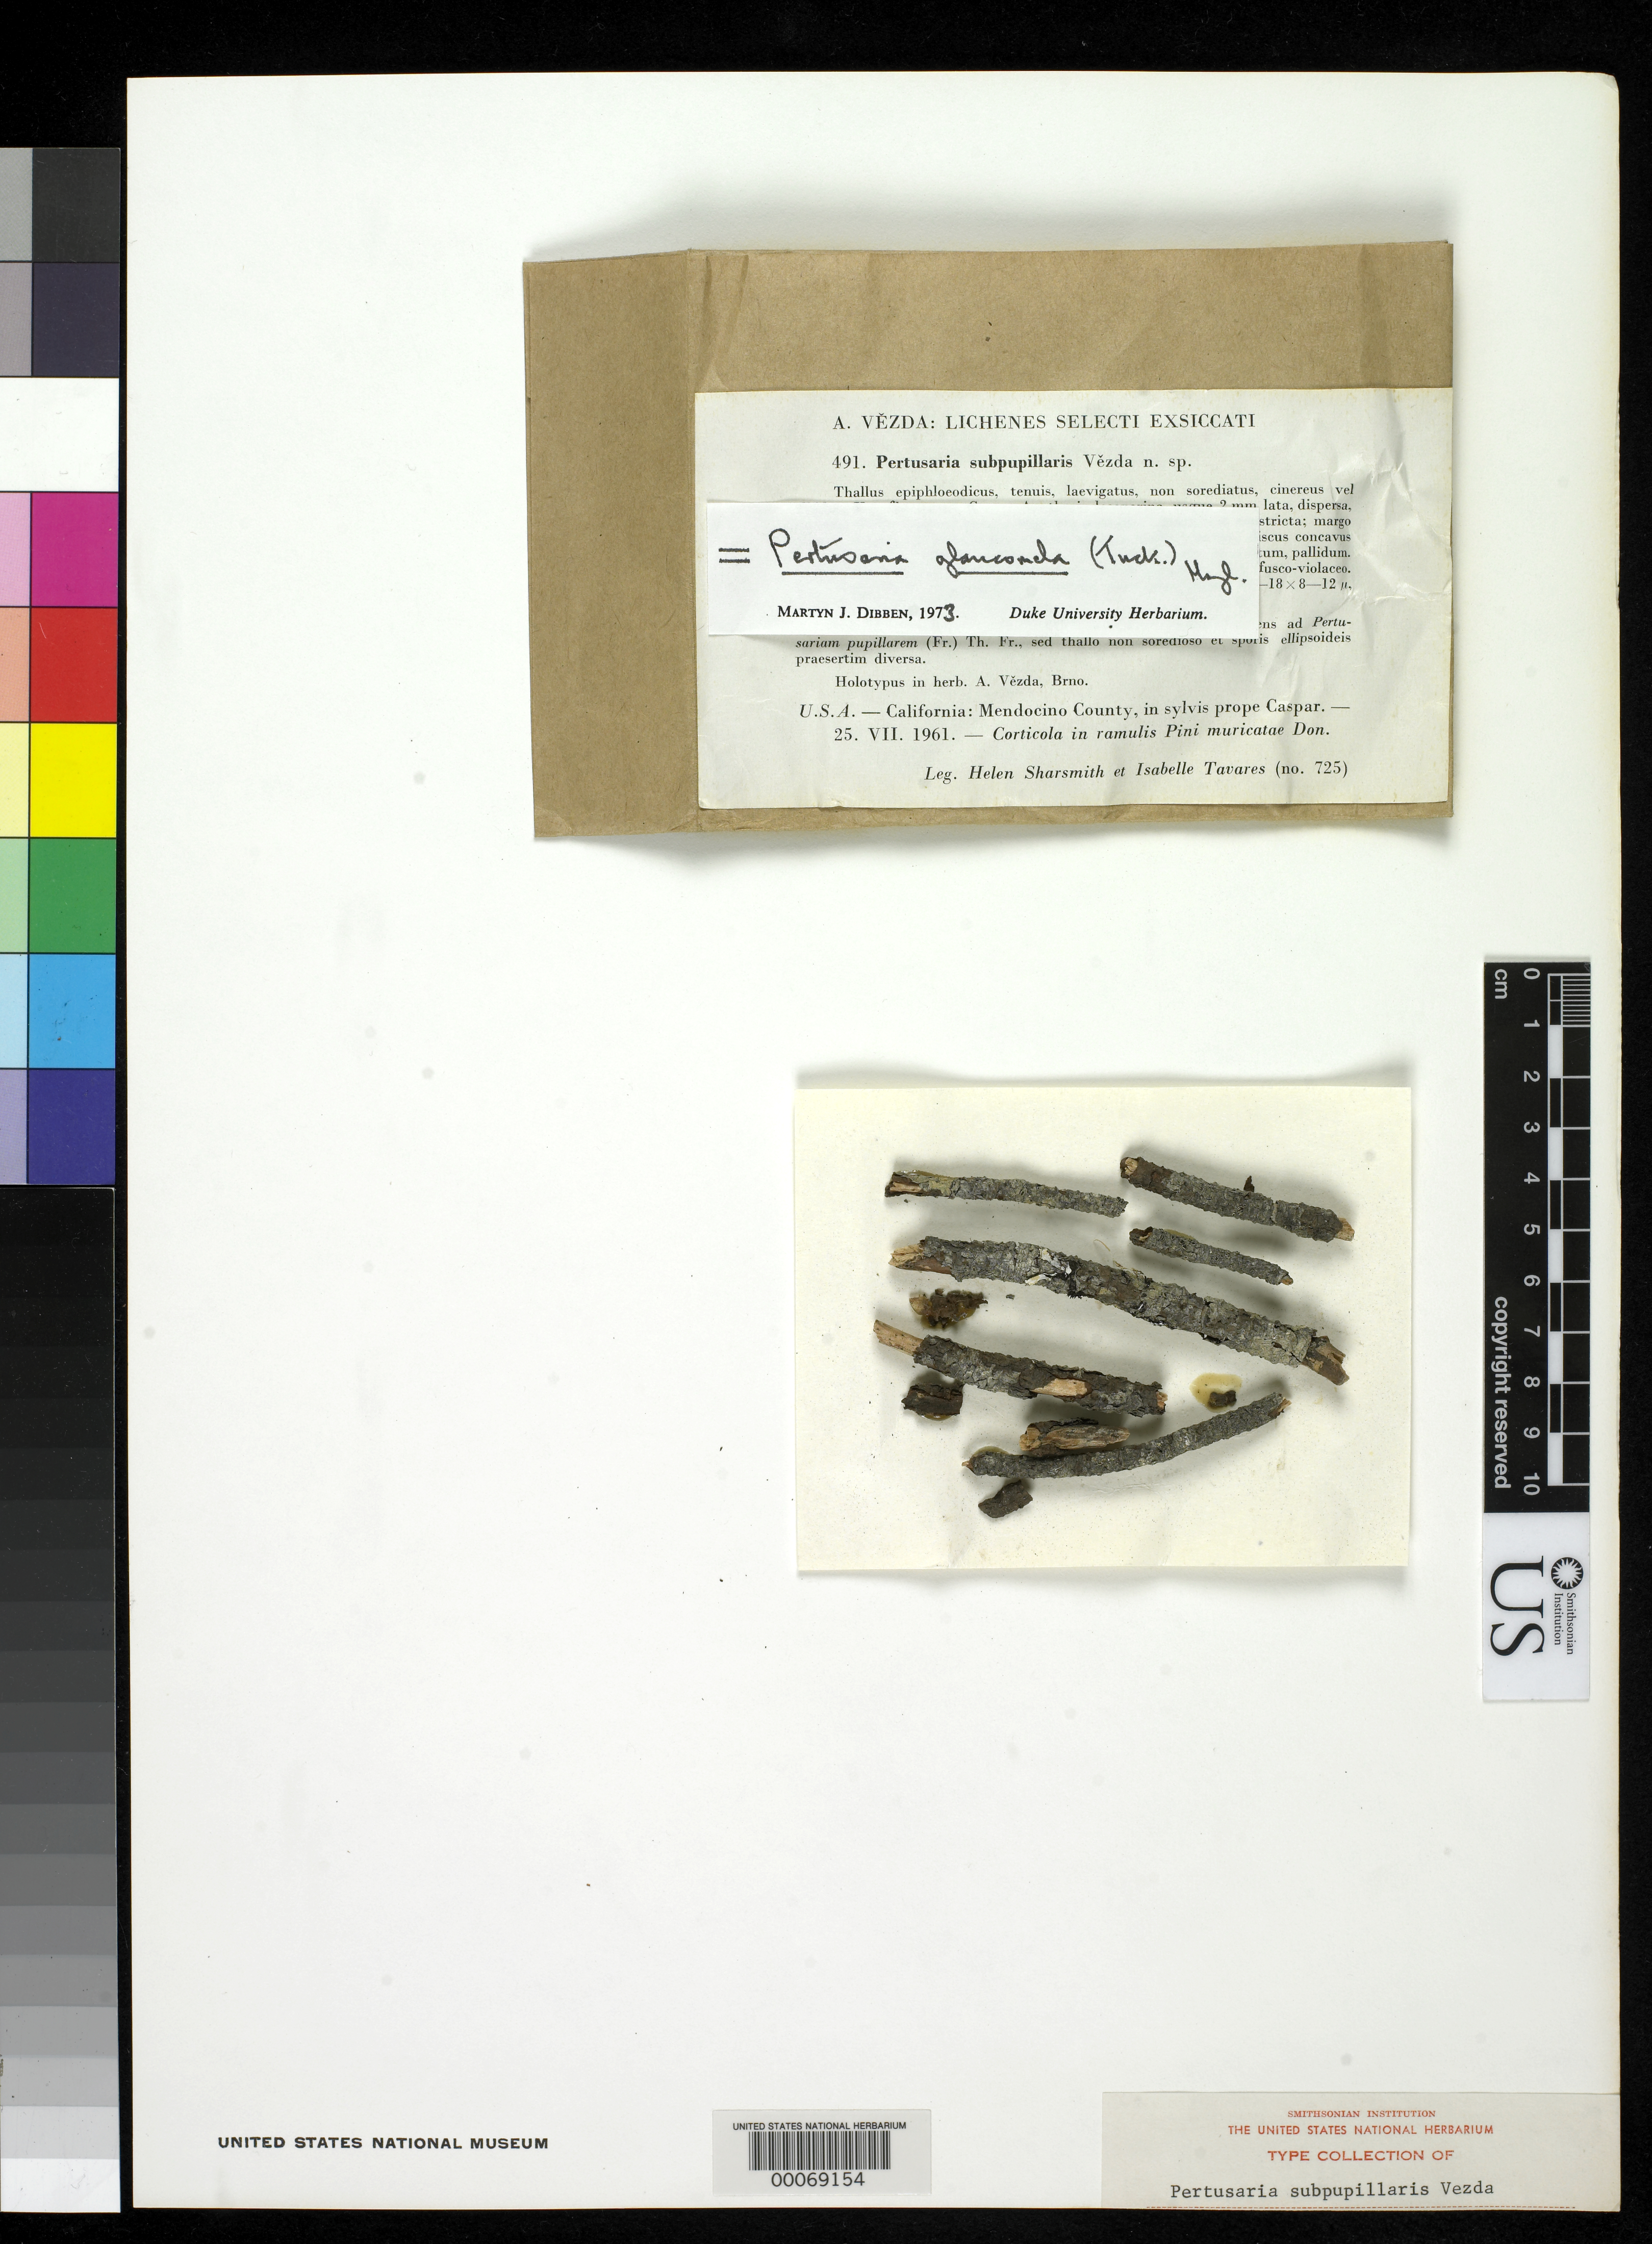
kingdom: Fungi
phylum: Ascomycota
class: Lecanoromycetes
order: Pertusariales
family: Pertusariaceae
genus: Pertusaria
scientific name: Pertusaria subpupillaris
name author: Vezda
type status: Isotype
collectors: H. Sharsmith & I. Tavares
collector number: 725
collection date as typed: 25 Jul 1961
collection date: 1961-07-25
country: United States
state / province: California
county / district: Mendocino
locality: In sylvis prope Caspar. [In forest(s) near Caspar.]